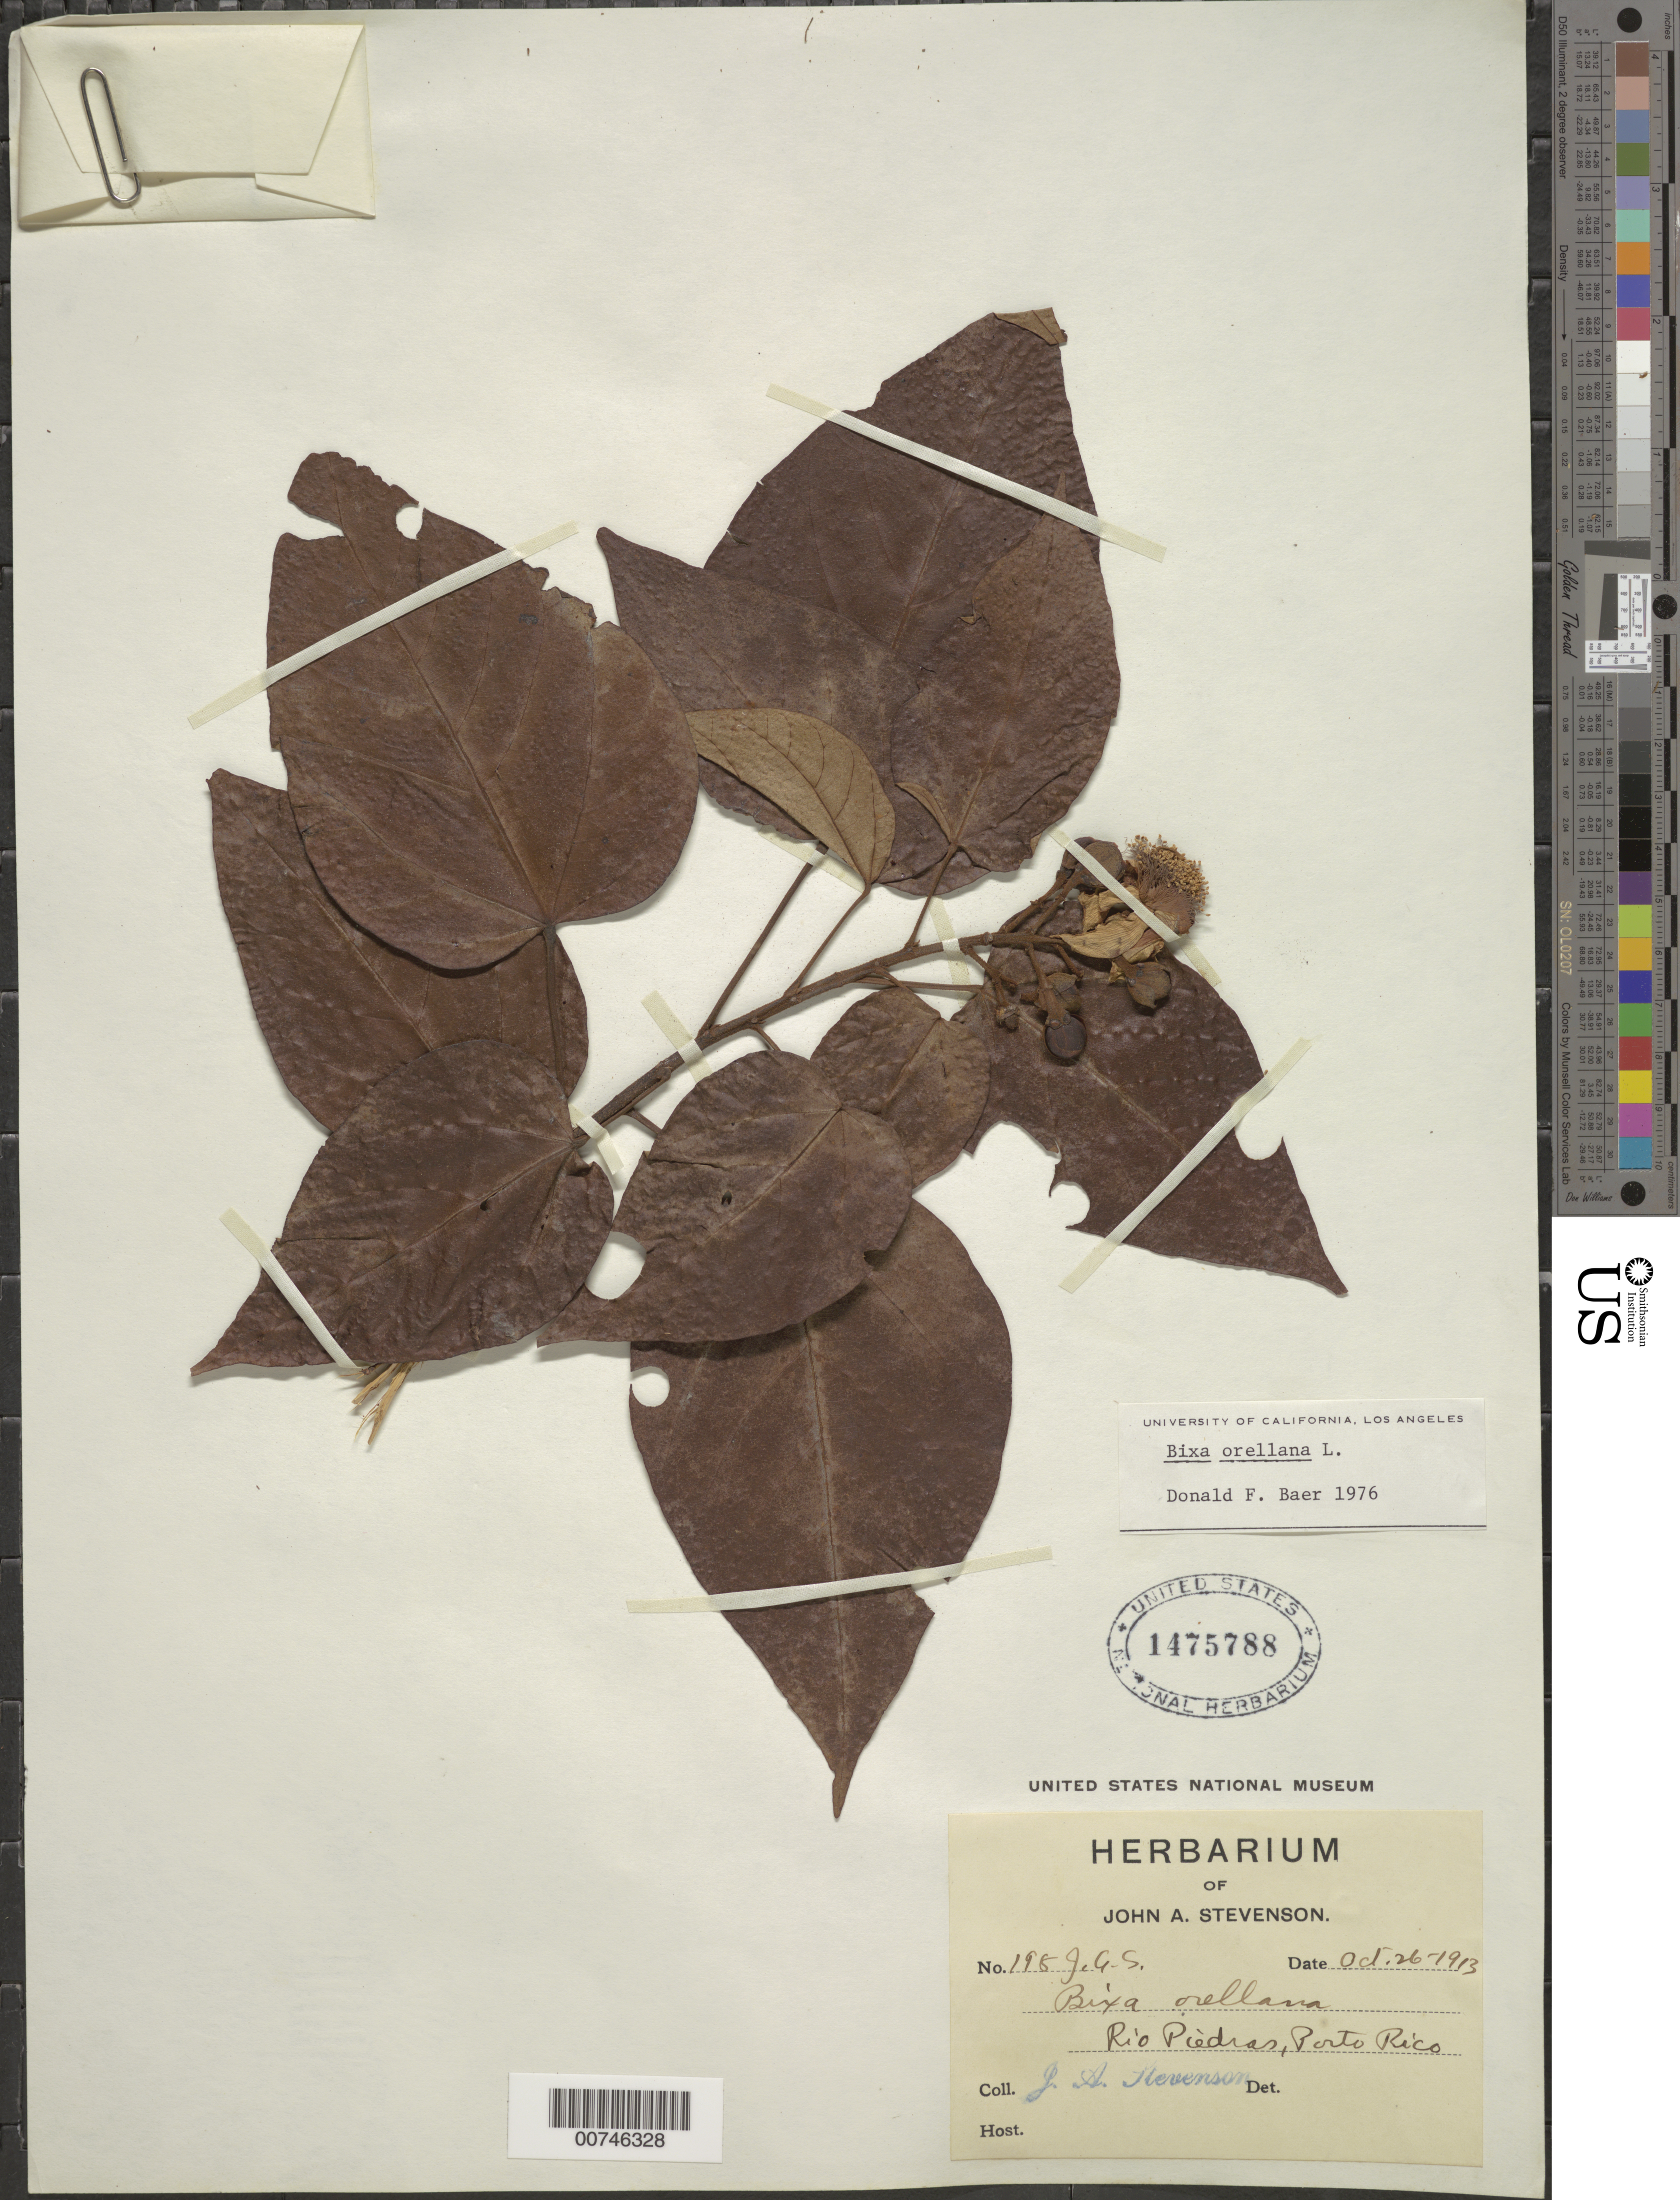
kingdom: Plantae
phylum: Tracheophyta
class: Magnoliopsida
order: Malvales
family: Bixaceae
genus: Bixa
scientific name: Bixa orellana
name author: L.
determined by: Baer, D. F.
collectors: J. Stevenson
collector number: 198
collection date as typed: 26 Oct 1913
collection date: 1913-10-26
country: Puerto Rico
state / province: San Juan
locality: Rio Piedras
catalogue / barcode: US 1475788